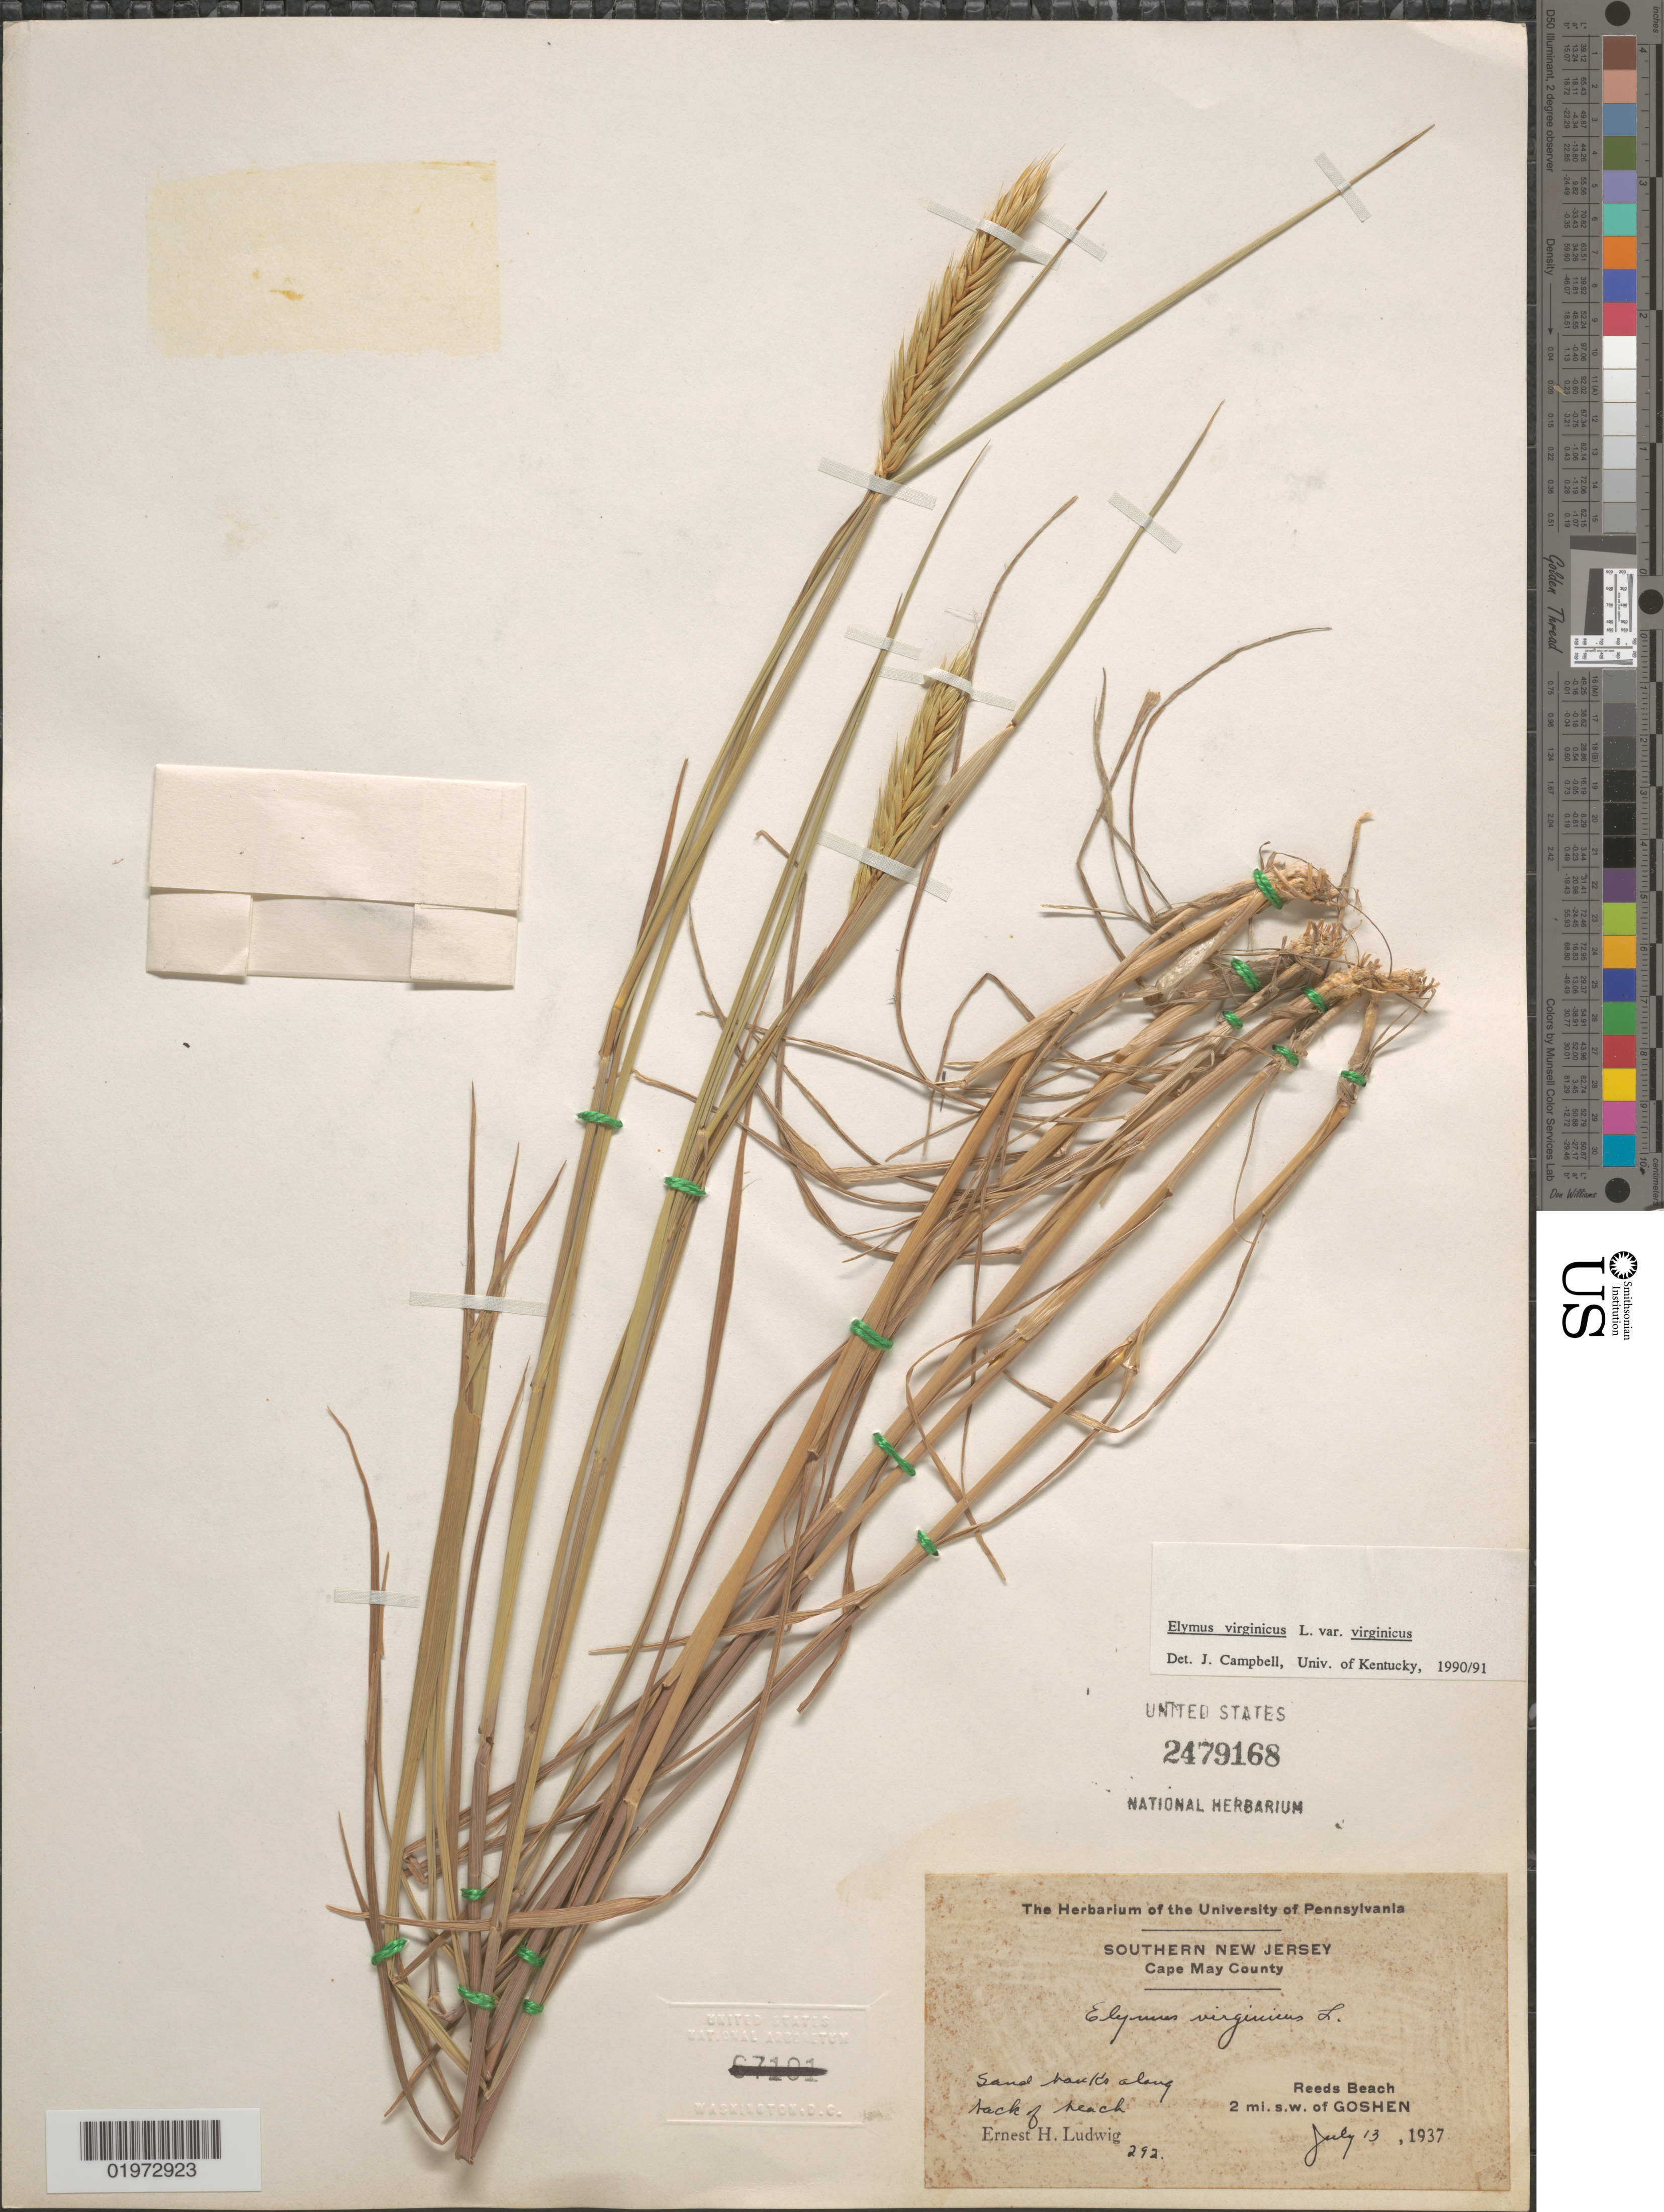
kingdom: Plantae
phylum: Tracheophyta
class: Liliopsida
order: Poales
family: Poaceae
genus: Elymus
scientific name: Elymus virginicus var. halophilus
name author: L.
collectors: E. Ludwig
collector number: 292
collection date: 1937-07-13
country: United States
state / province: New Jersey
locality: Southern New Jersey. Cape May County. Along back of beach. Reeds Beach. 2 mi. s.w. of Goshen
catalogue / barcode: US 2479168